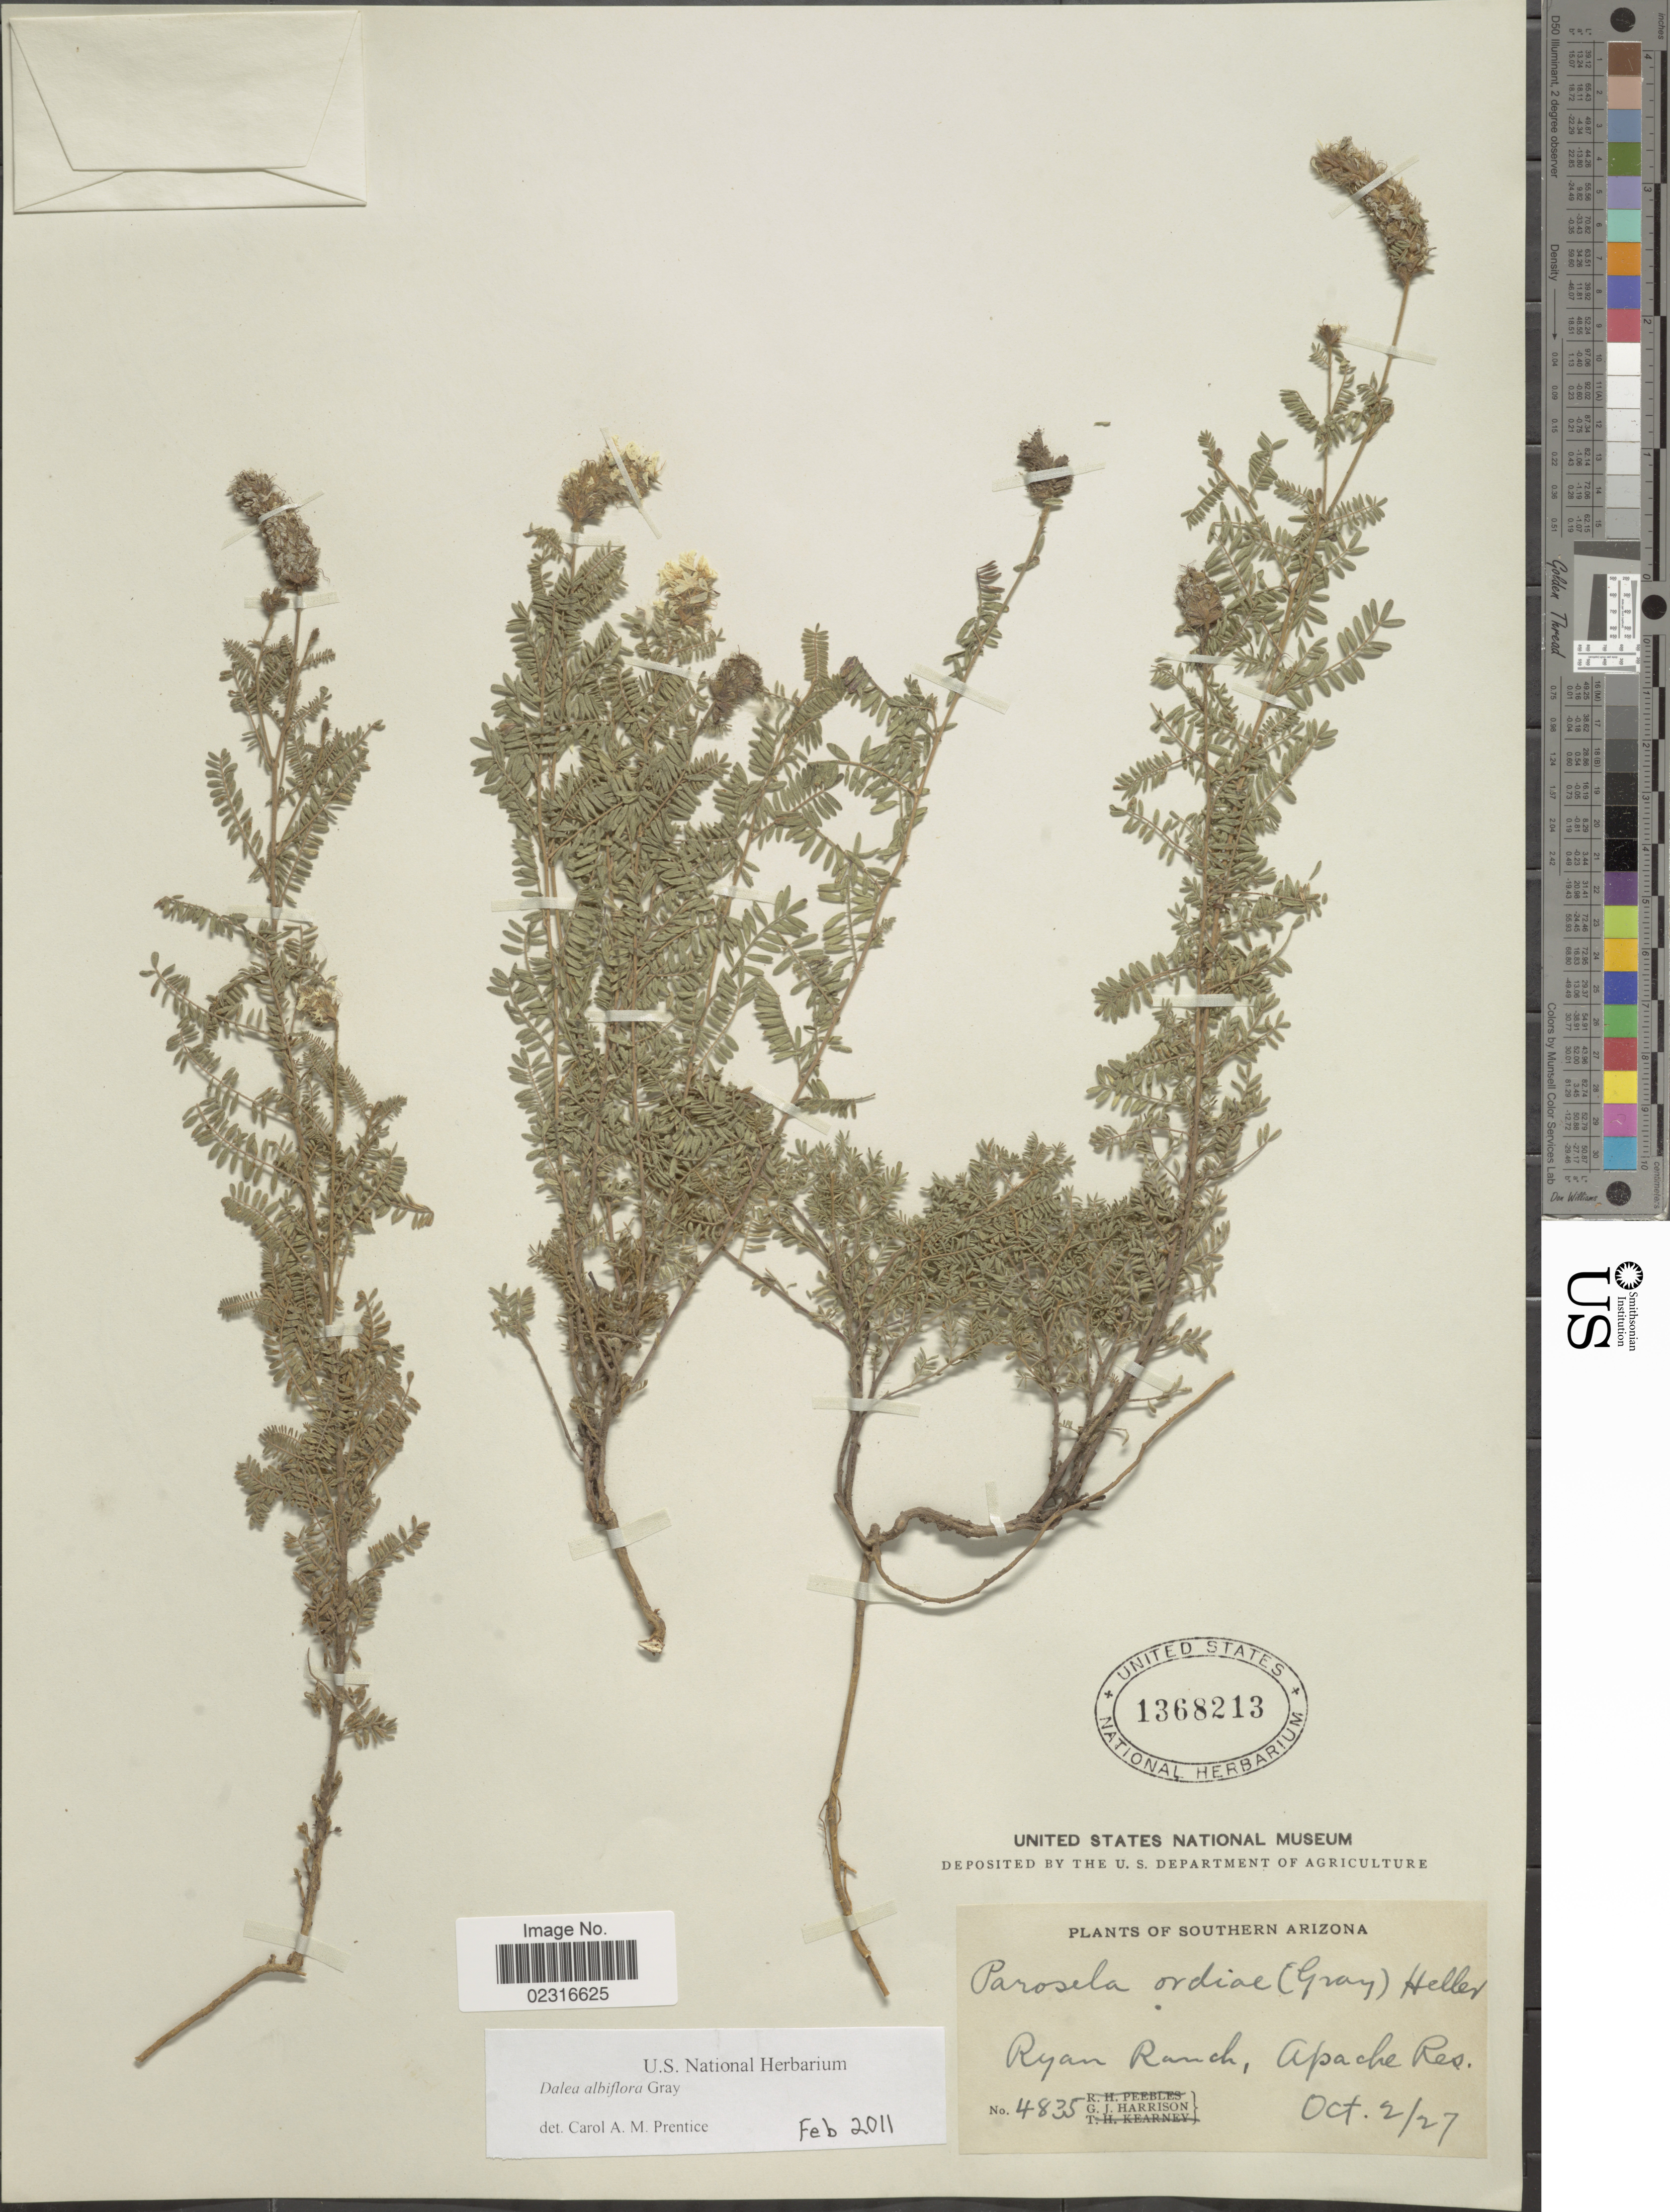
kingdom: Plantae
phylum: Tracheophyta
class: Magnoliopsida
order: Fabales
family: Fabaceae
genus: Dalea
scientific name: Dalea albiflora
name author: A. Gray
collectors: G. J. Harrison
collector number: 4835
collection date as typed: Transcribed d/m/y: 2/10/27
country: United States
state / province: Arizona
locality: Southern Arizona. Ryan Ranch, Apache Res.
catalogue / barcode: US 1368213